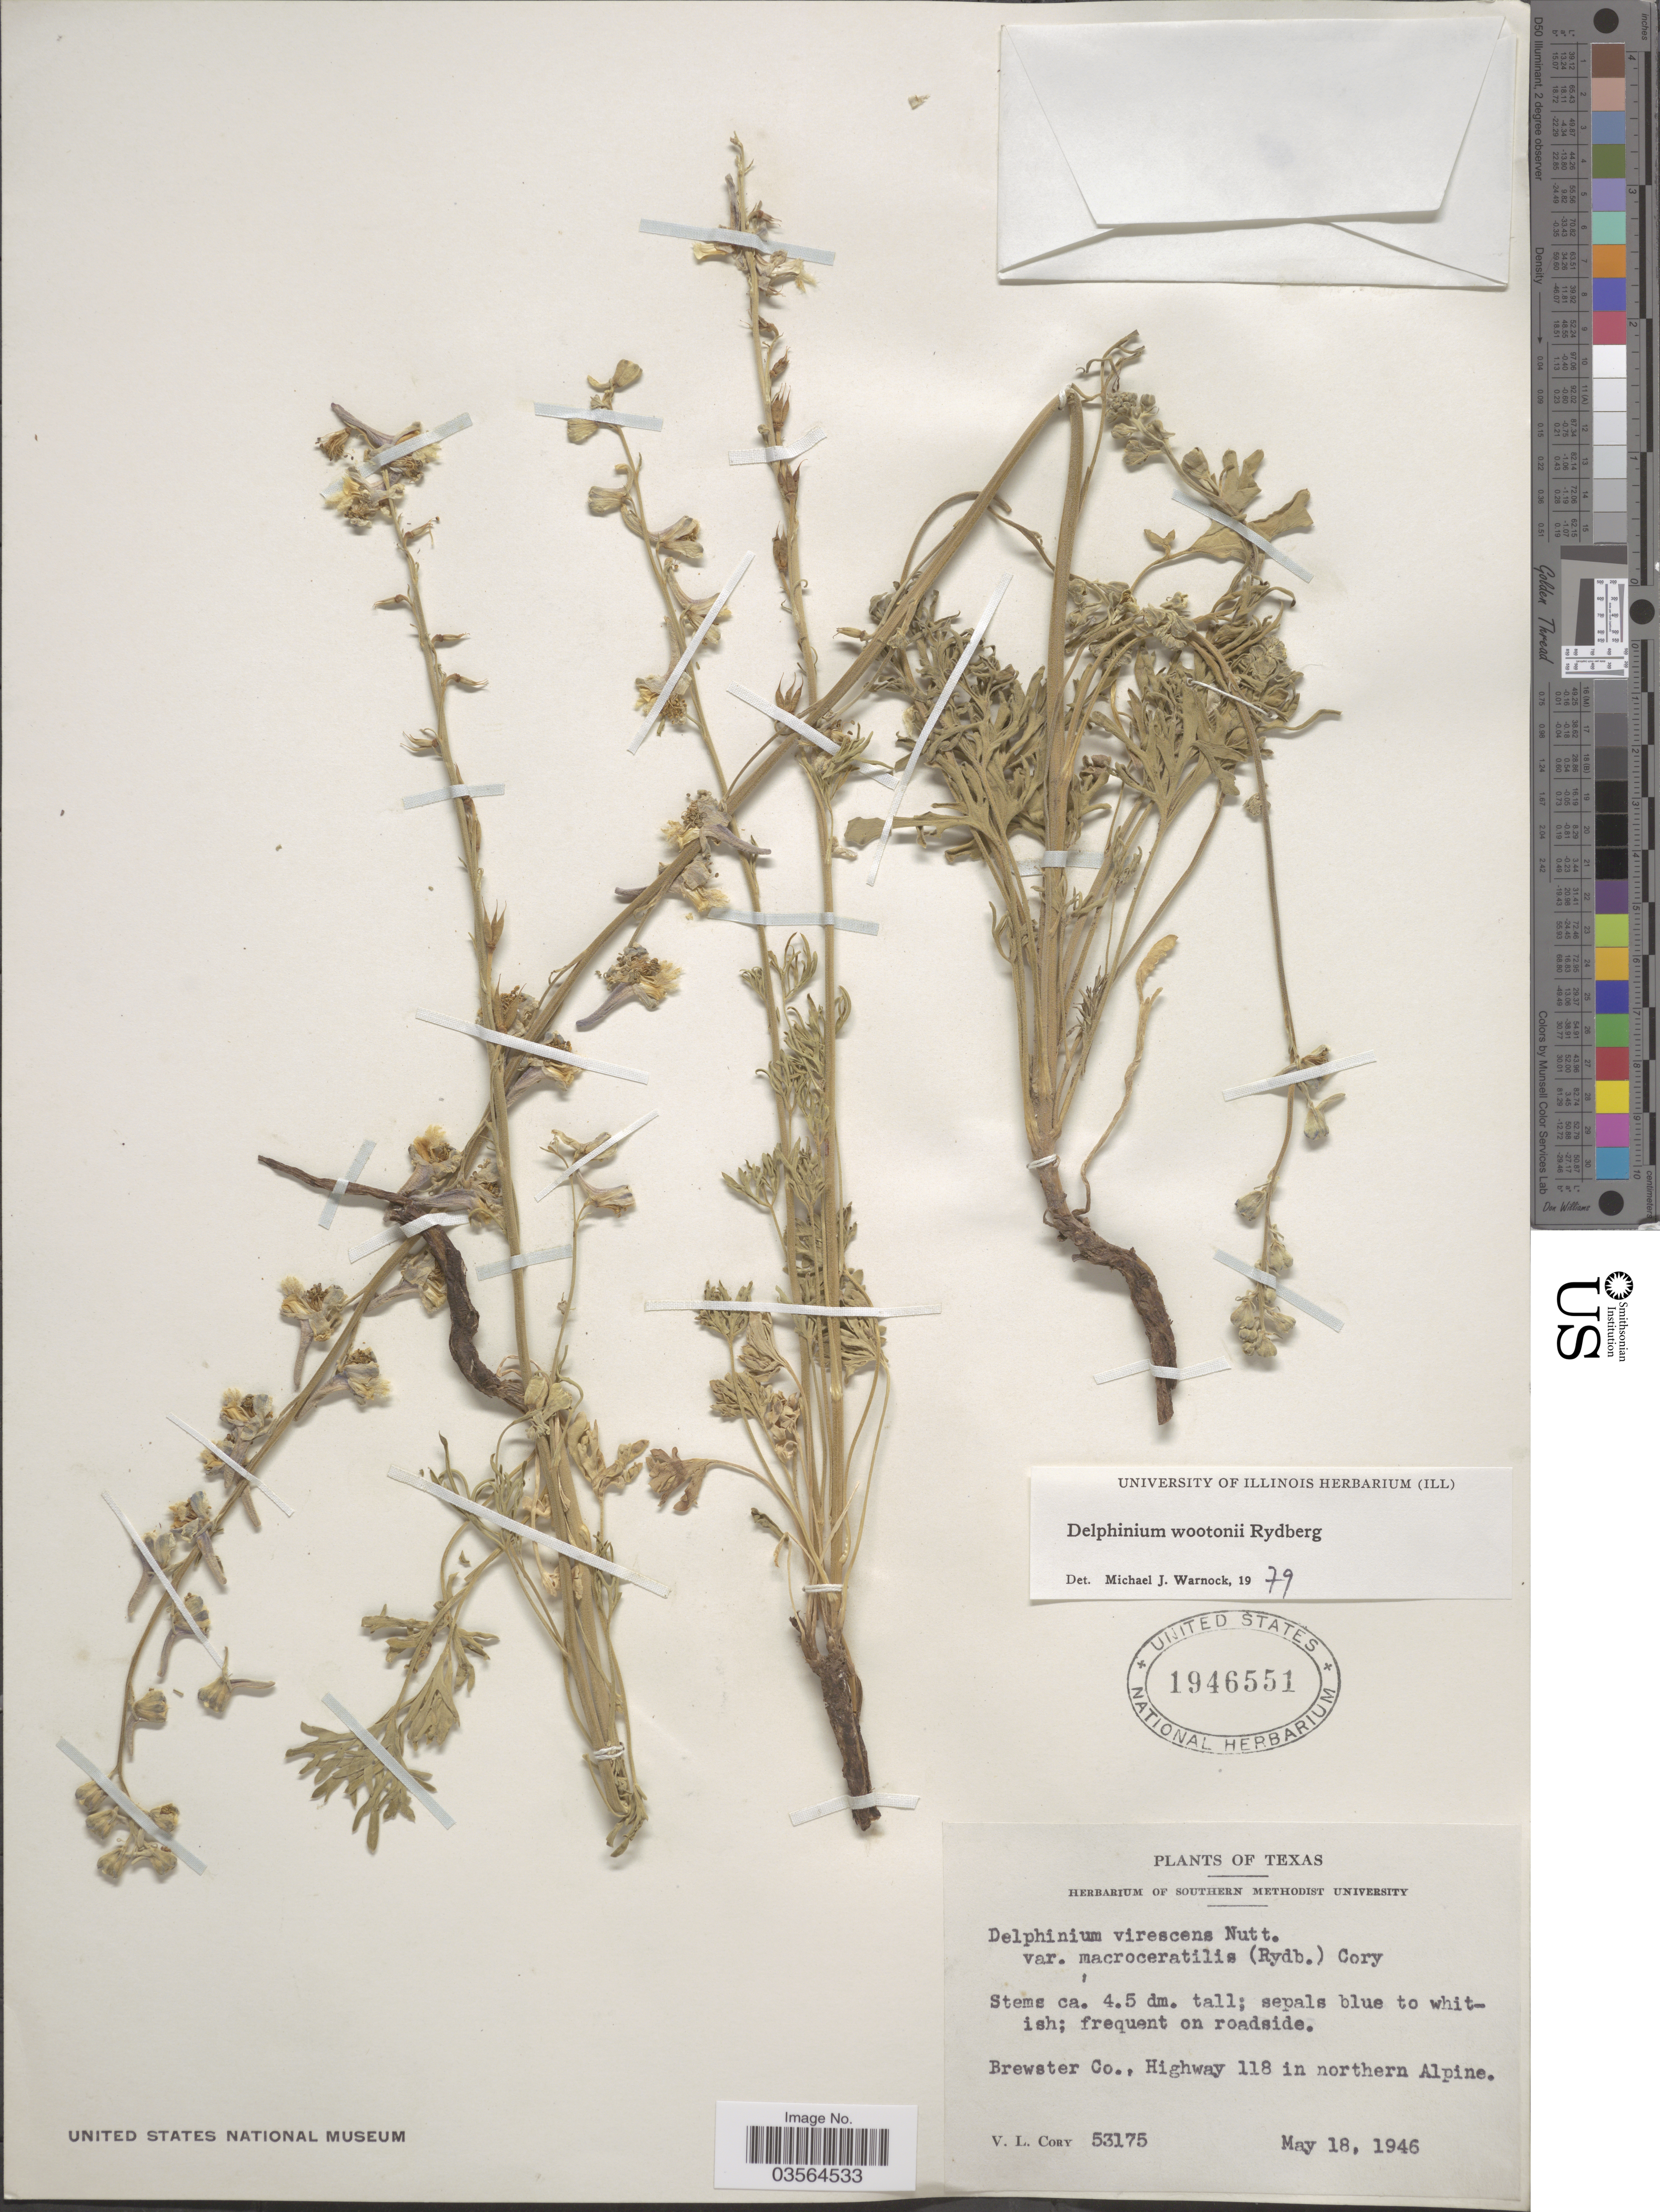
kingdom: Plantae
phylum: Tracheophyta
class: Magnoliopsida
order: Ranunculales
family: Ranunculaceae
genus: Delphinium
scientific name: Delphinium wootonii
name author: Rydb.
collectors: V. Cory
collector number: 53175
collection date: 1946-05-18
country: United States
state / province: Texas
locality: Brewster Co., Highway 118 in northern Alpine.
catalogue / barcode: US 1946551